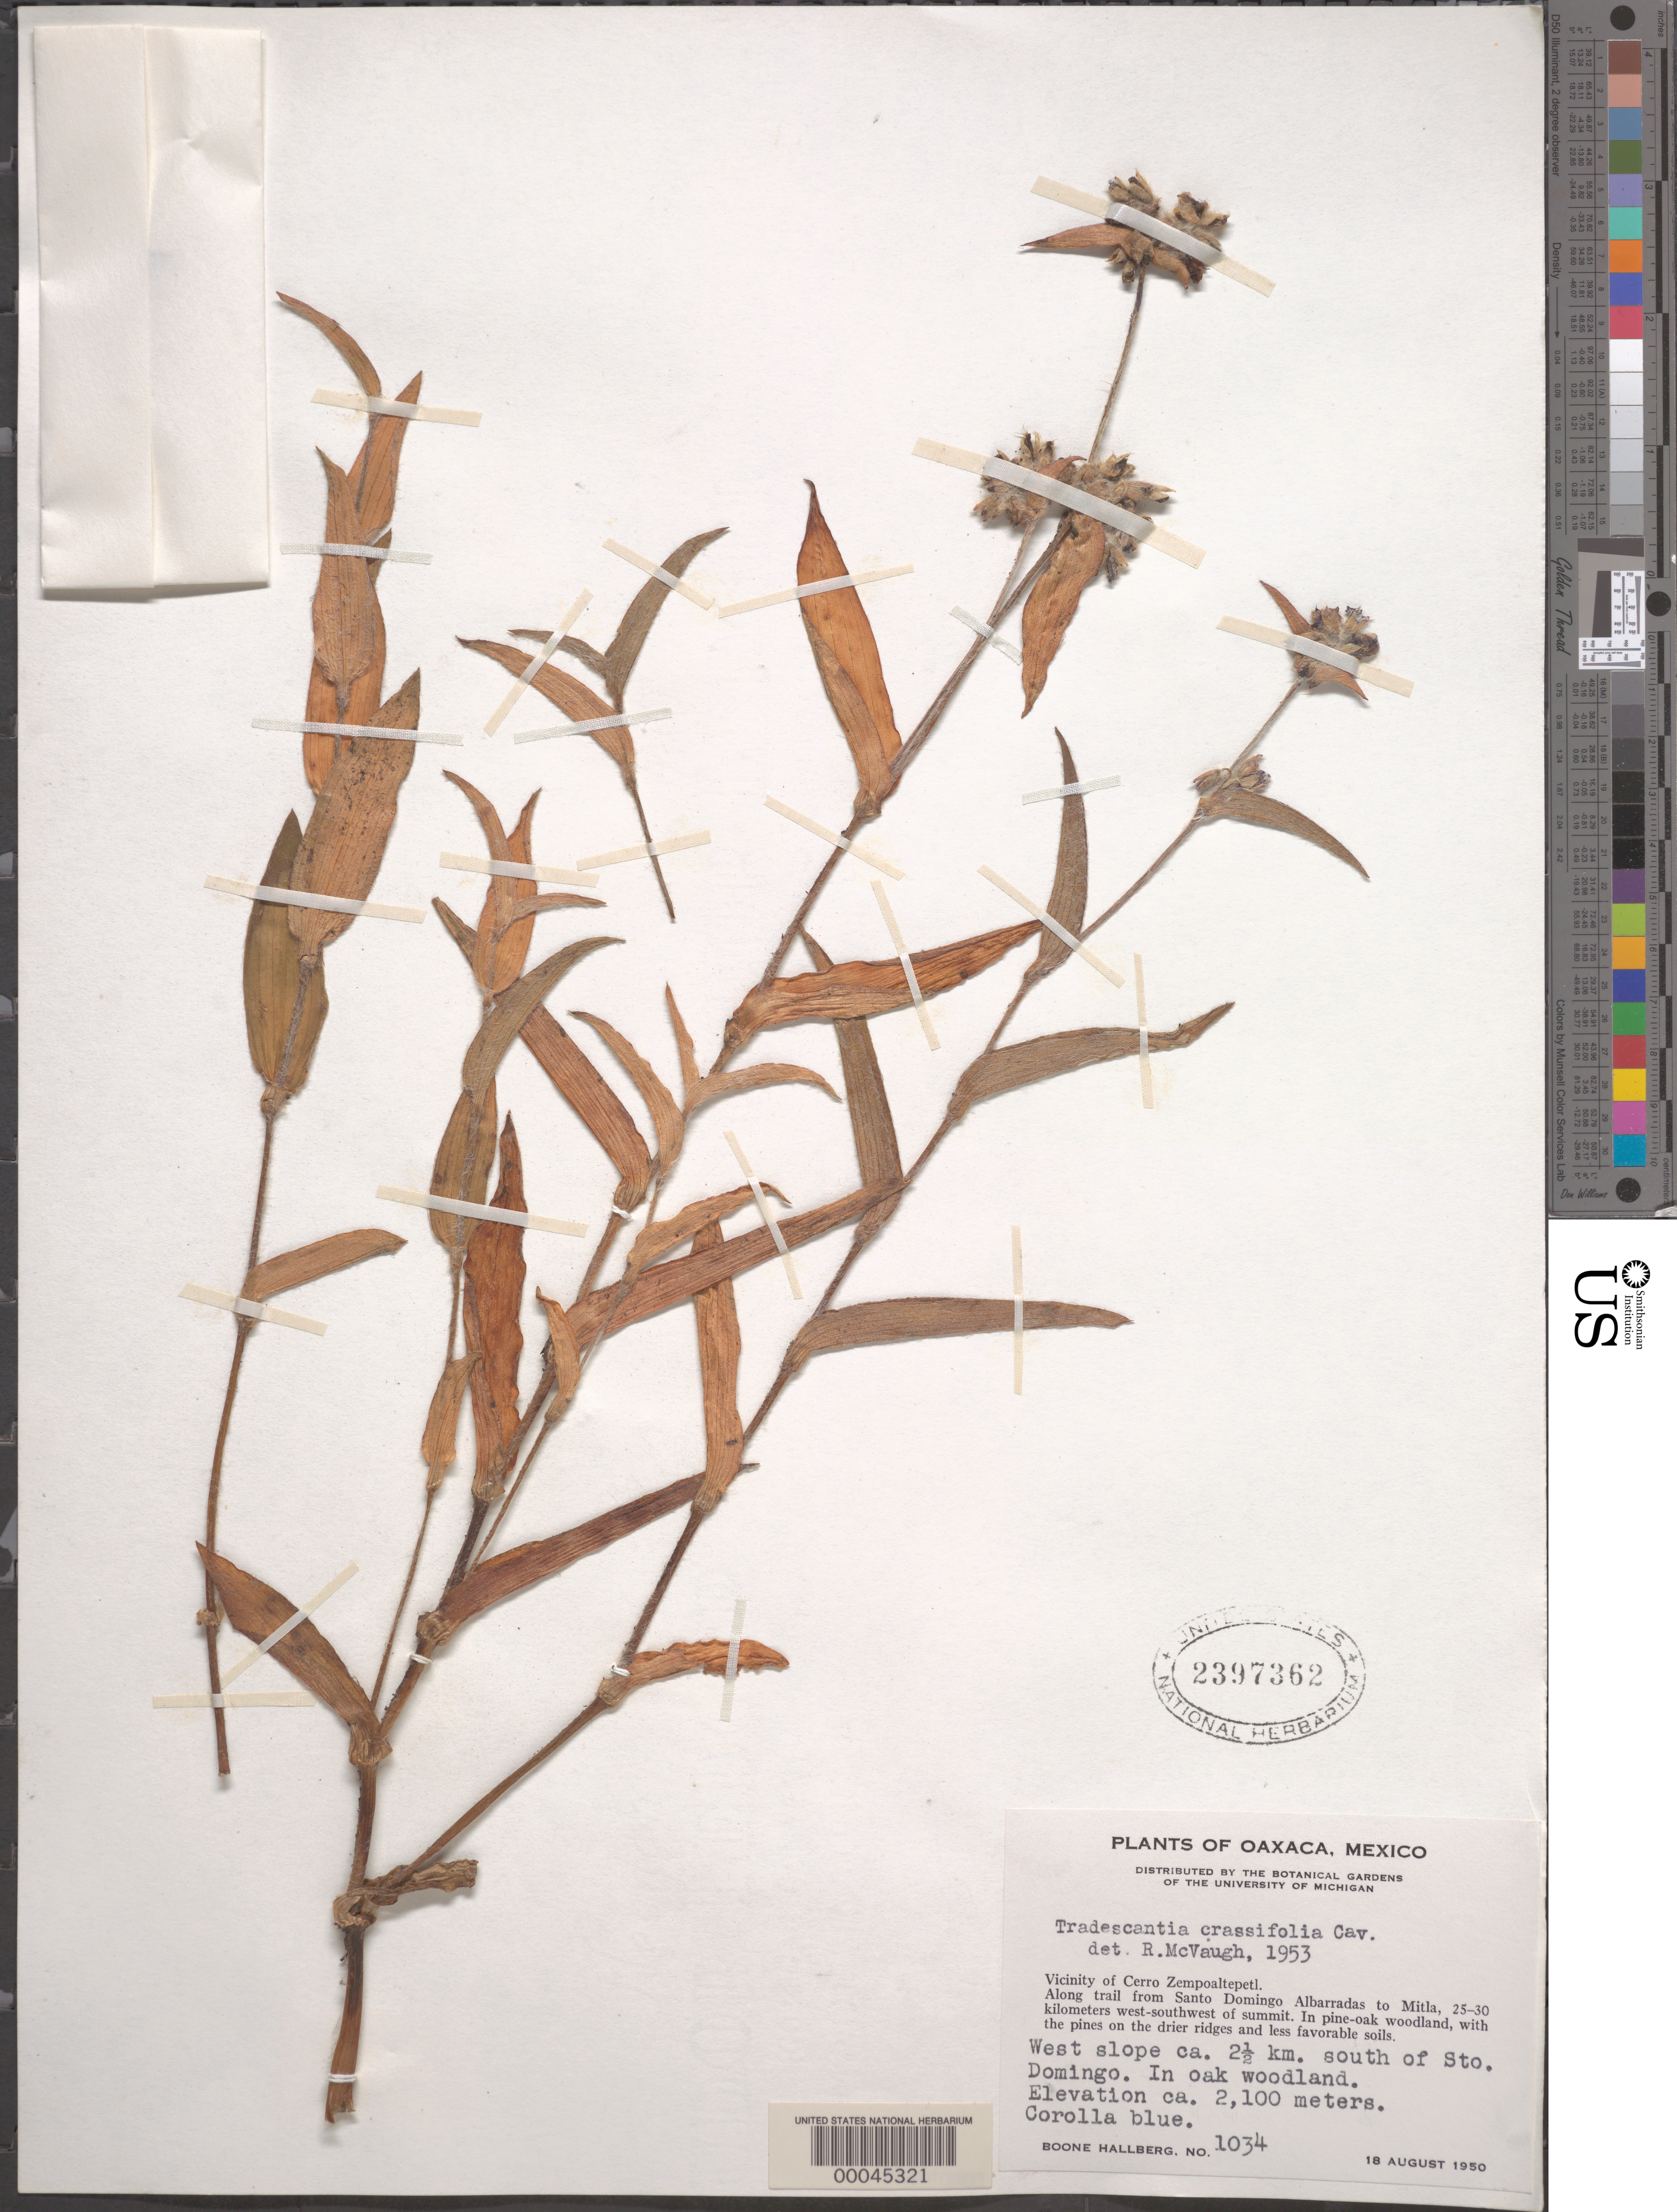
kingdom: Plantae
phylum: Tracheophyta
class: Liliopsida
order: Commelinales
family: Commelinaceae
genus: Tradescantia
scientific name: Tradescantia crassifolia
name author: Cav.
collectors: B. Hallberg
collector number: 1034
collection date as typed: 18 Aug 1950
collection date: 1950-08-18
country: Mexico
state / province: Oaxaca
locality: Cerro zempoaltepetl, trail from Santo Domingo albarradas to mitla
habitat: Pine-oak woodland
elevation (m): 2100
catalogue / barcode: US 2397362